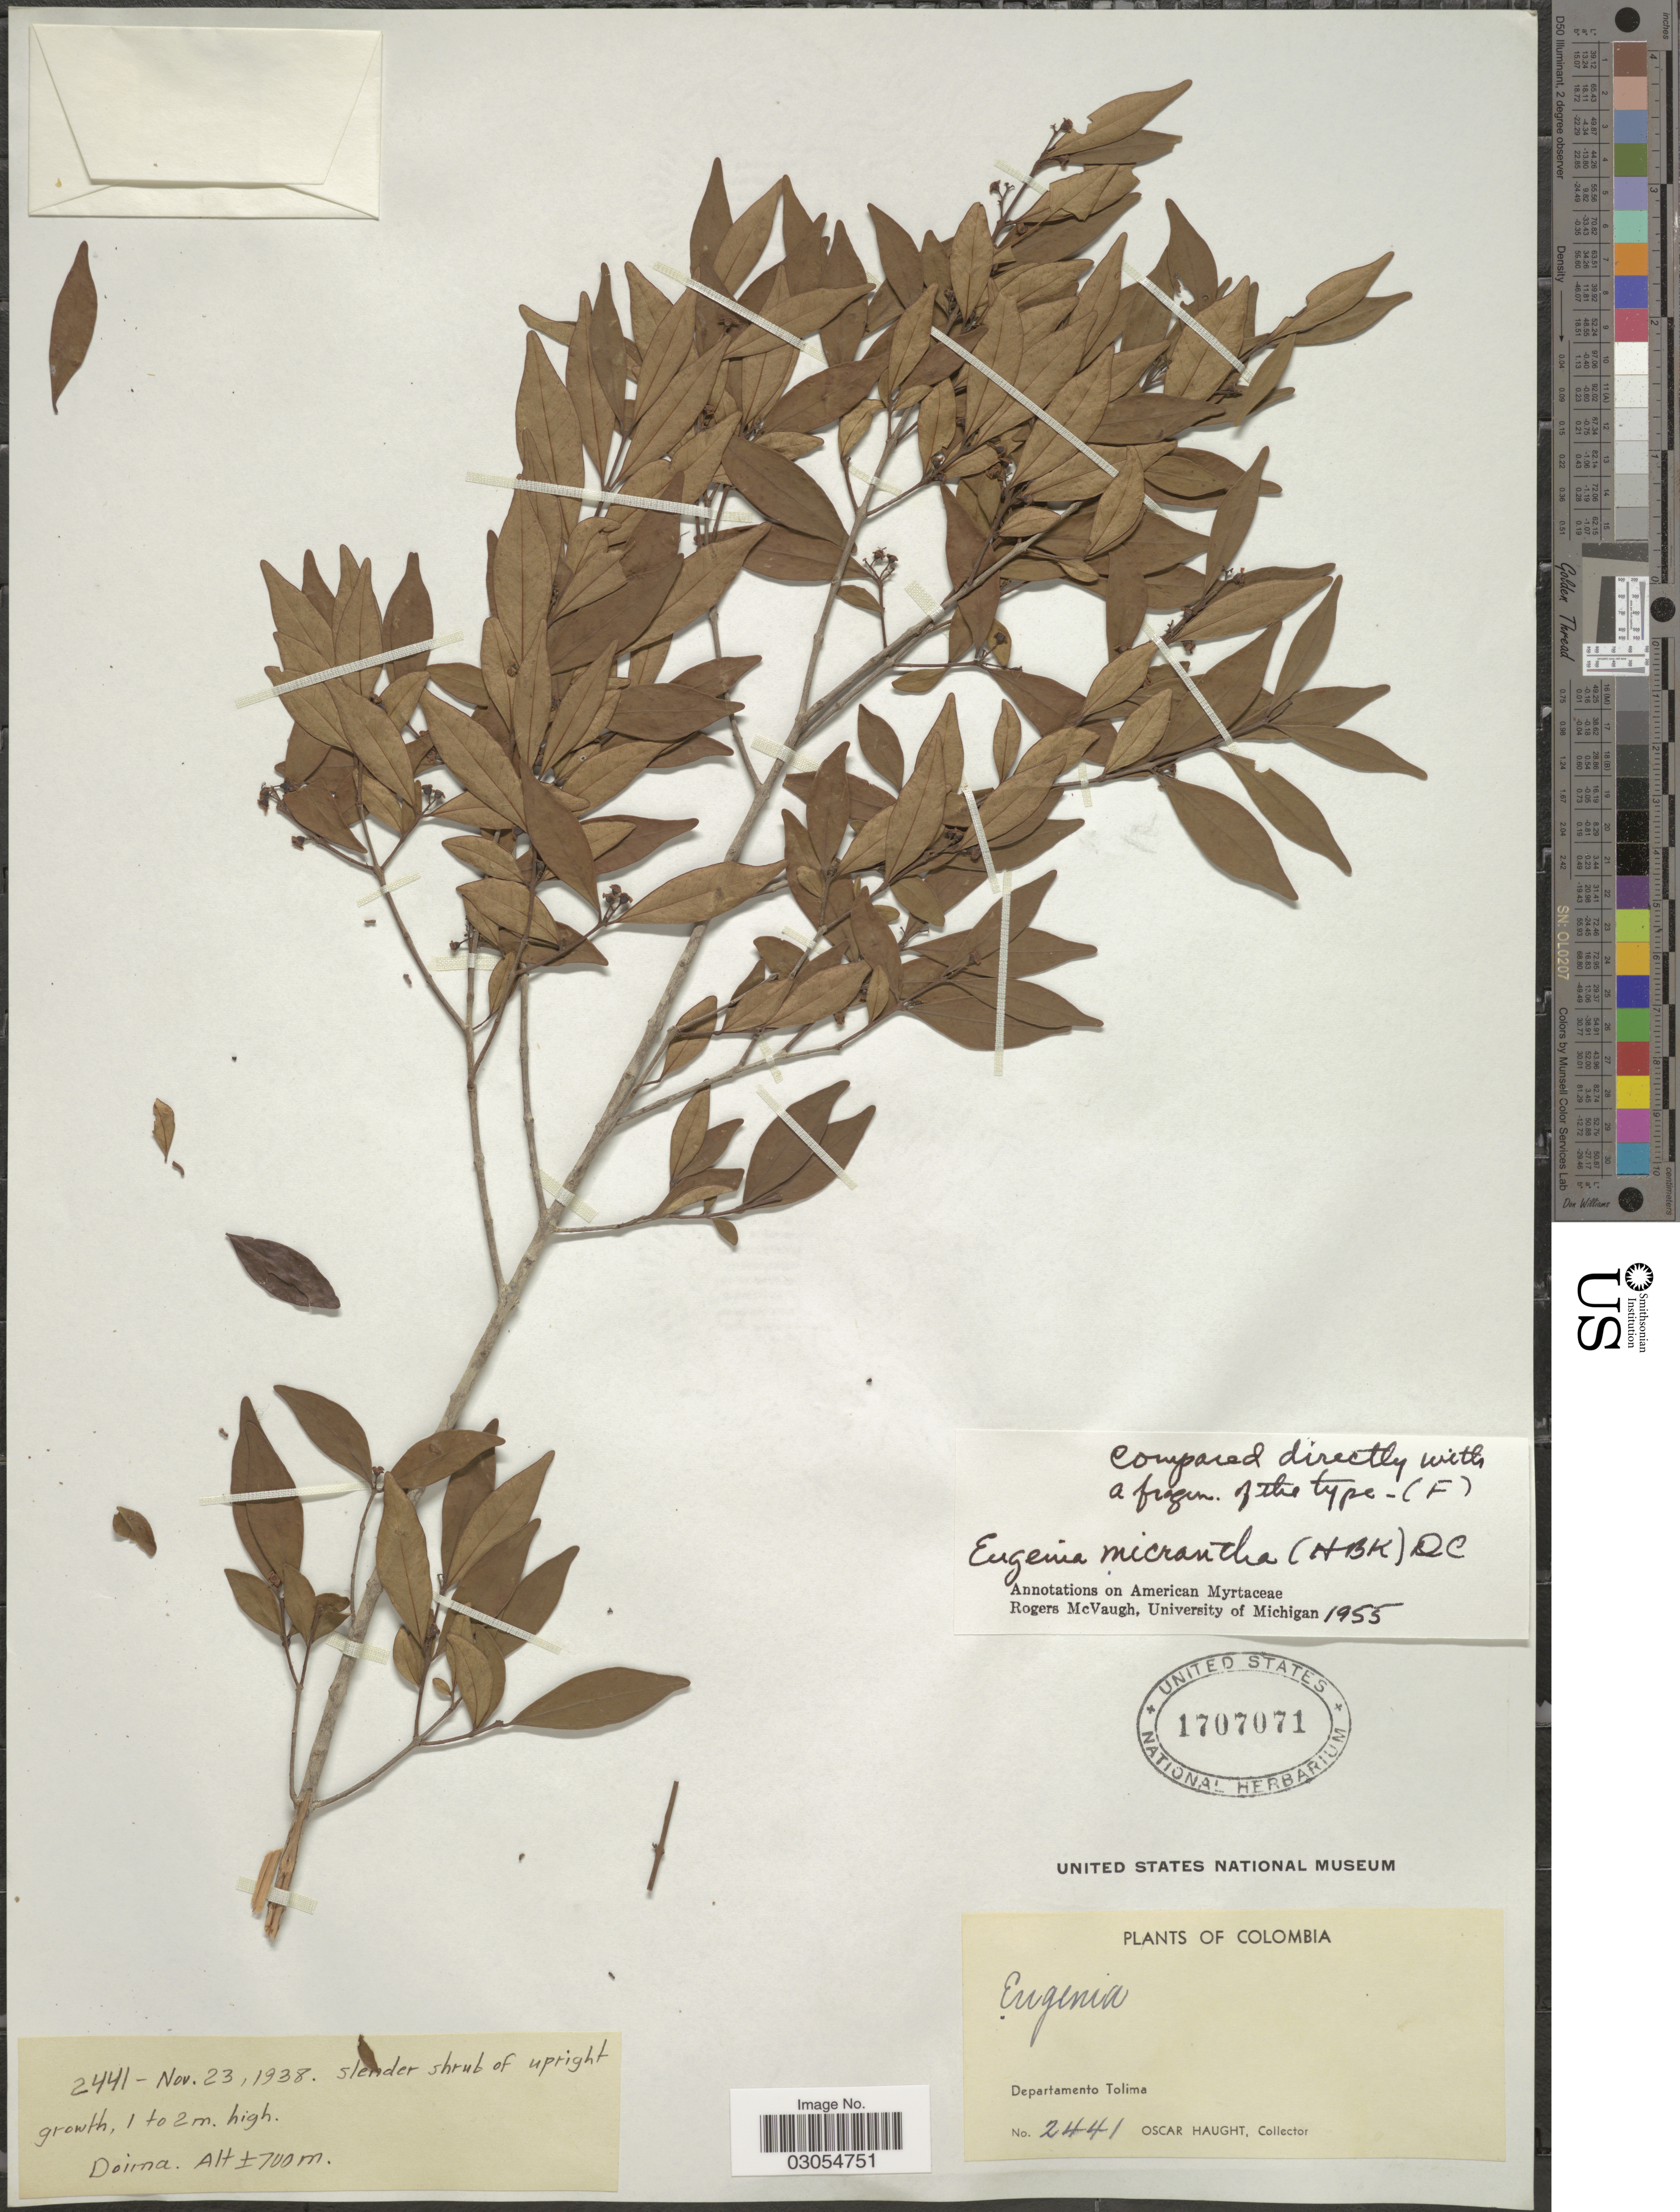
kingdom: Plantae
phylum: Tracheophyta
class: Magnoliopsida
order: Myrtales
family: Myrtaceae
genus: Eugenia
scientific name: Eugenia monticola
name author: (Sw.) DC.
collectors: O. Haught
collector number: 2441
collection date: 1938-11-23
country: Colombia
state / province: Tolima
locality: Departamento Tolima. Doima.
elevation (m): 700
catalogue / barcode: US 1707071